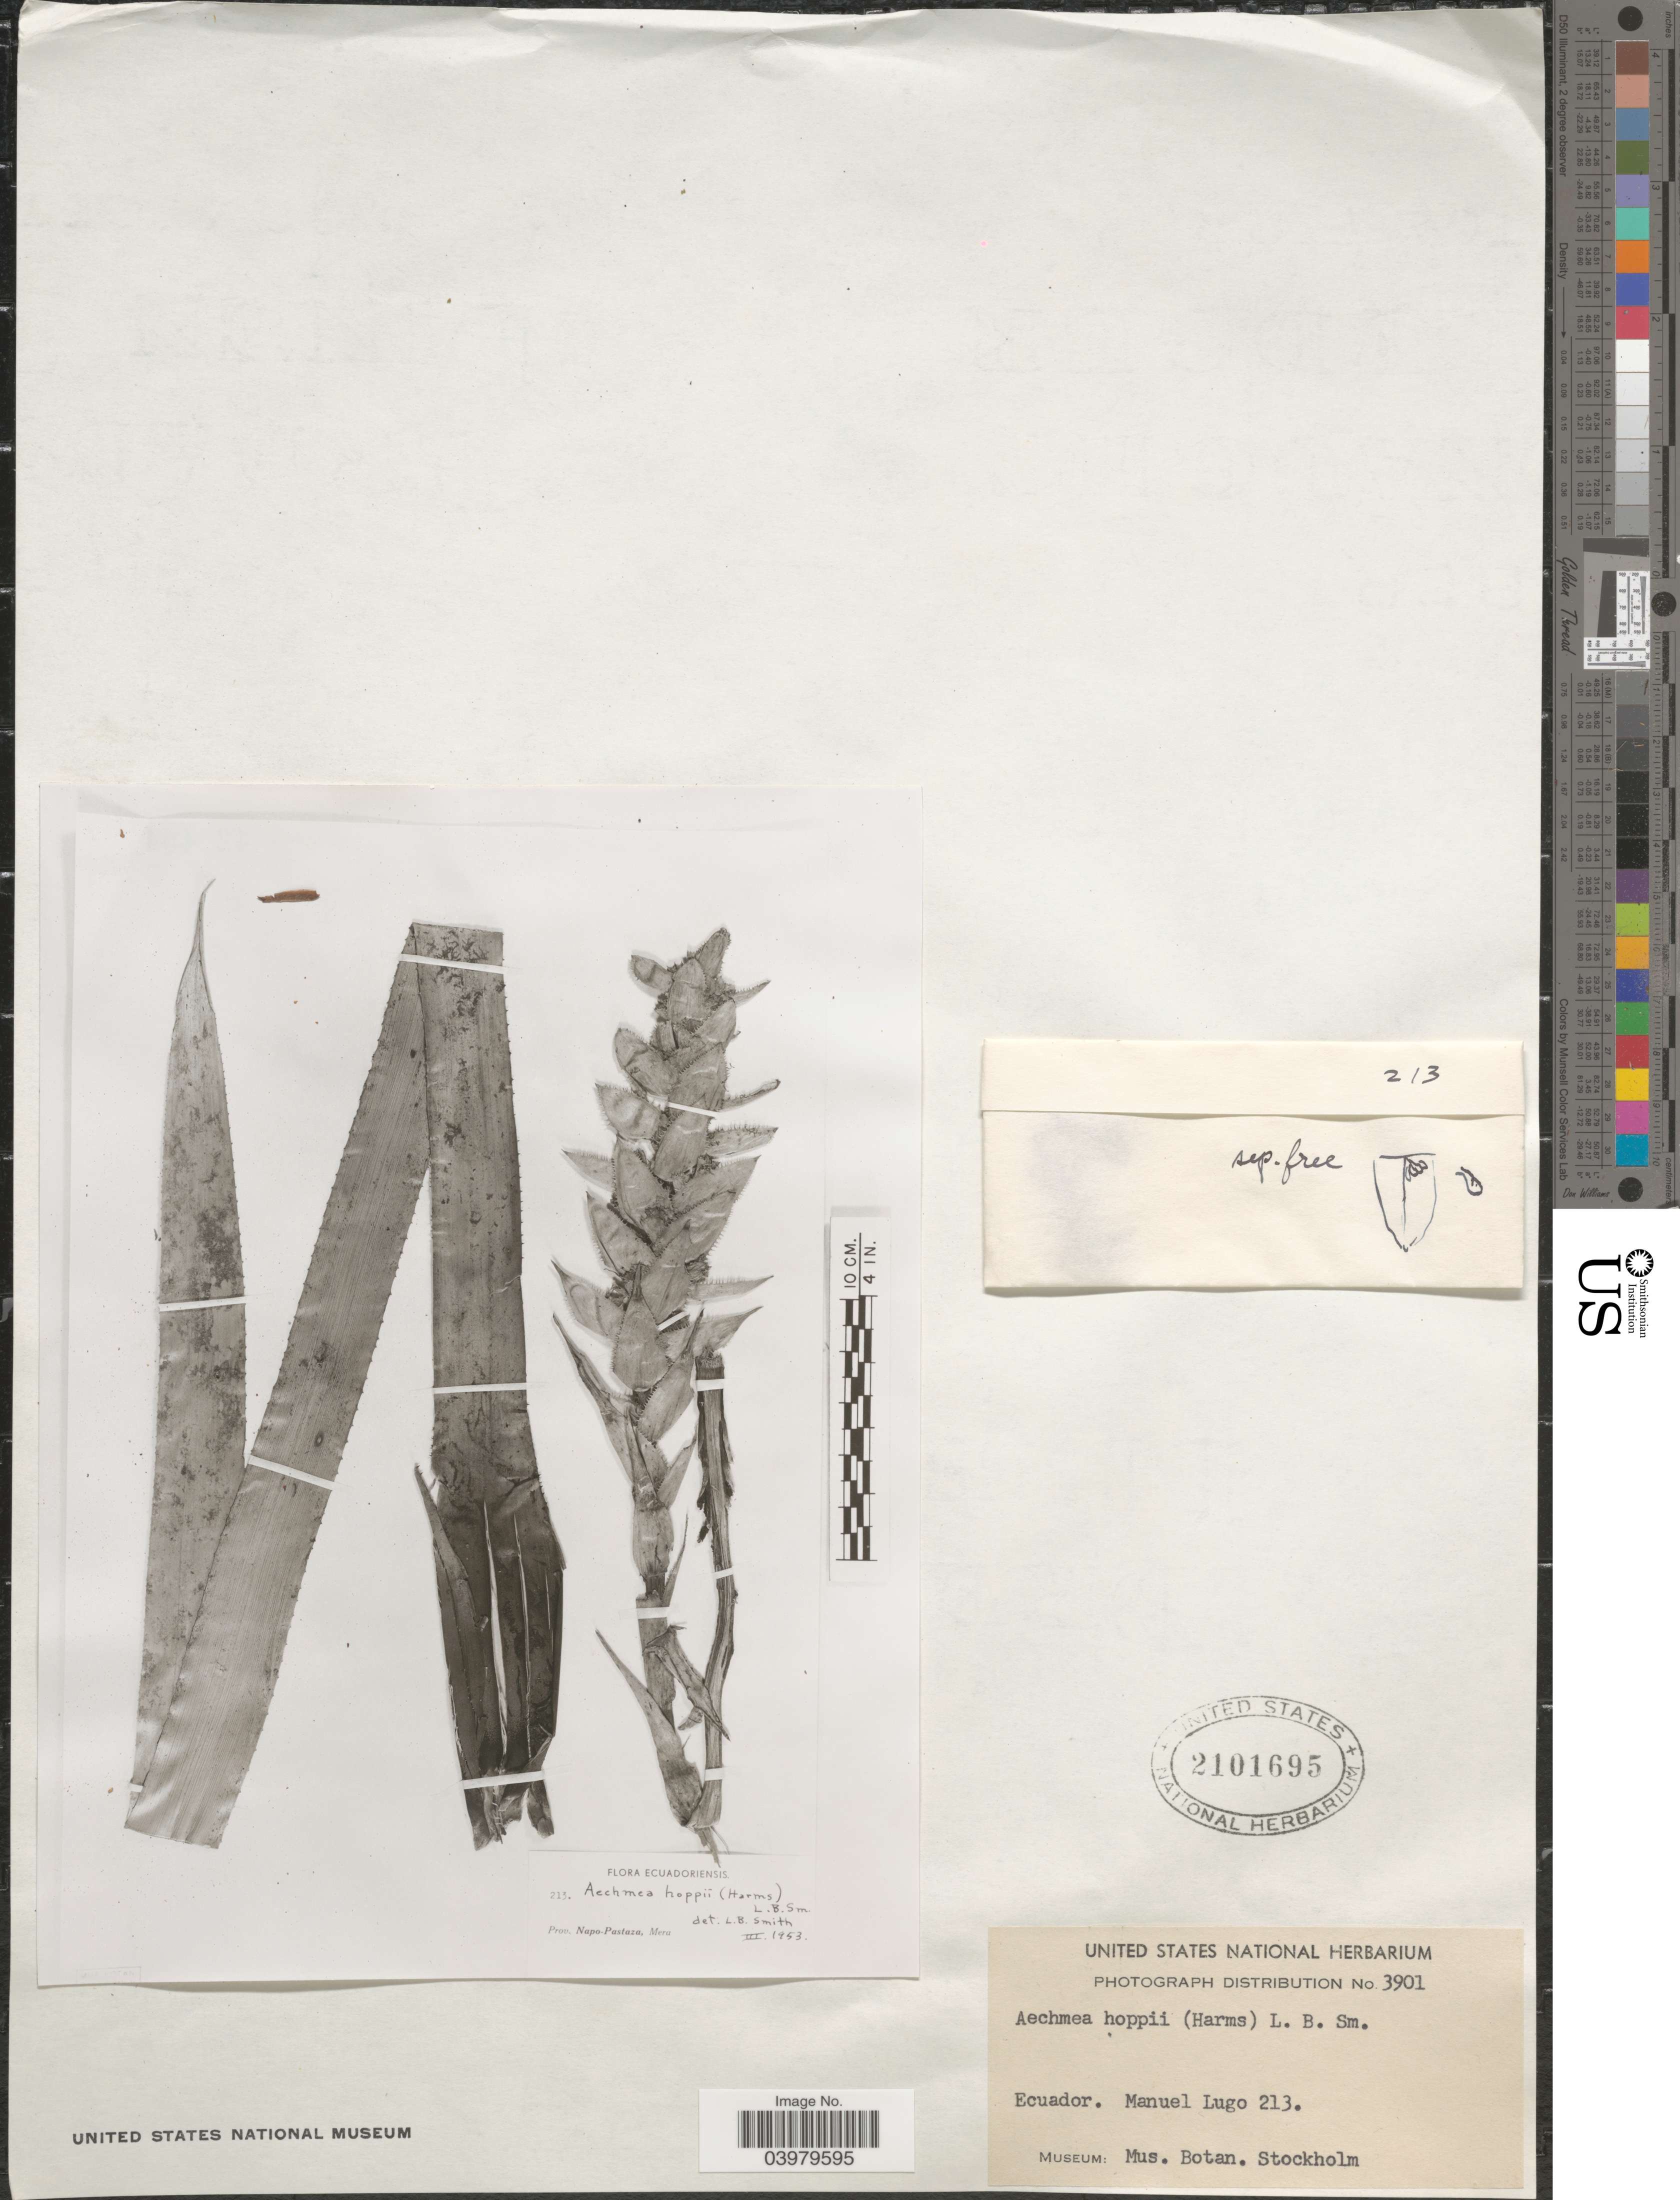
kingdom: Plantae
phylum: Tracheophyta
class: Liliopsida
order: Poales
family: Bromeliaceae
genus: Aechmea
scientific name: Aechmea hoppii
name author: (Harms) L.B. Sm.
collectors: M. Lugo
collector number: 213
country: Ecuador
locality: Prov. Napo-Pastaza, Mera.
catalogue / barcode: US 2101695